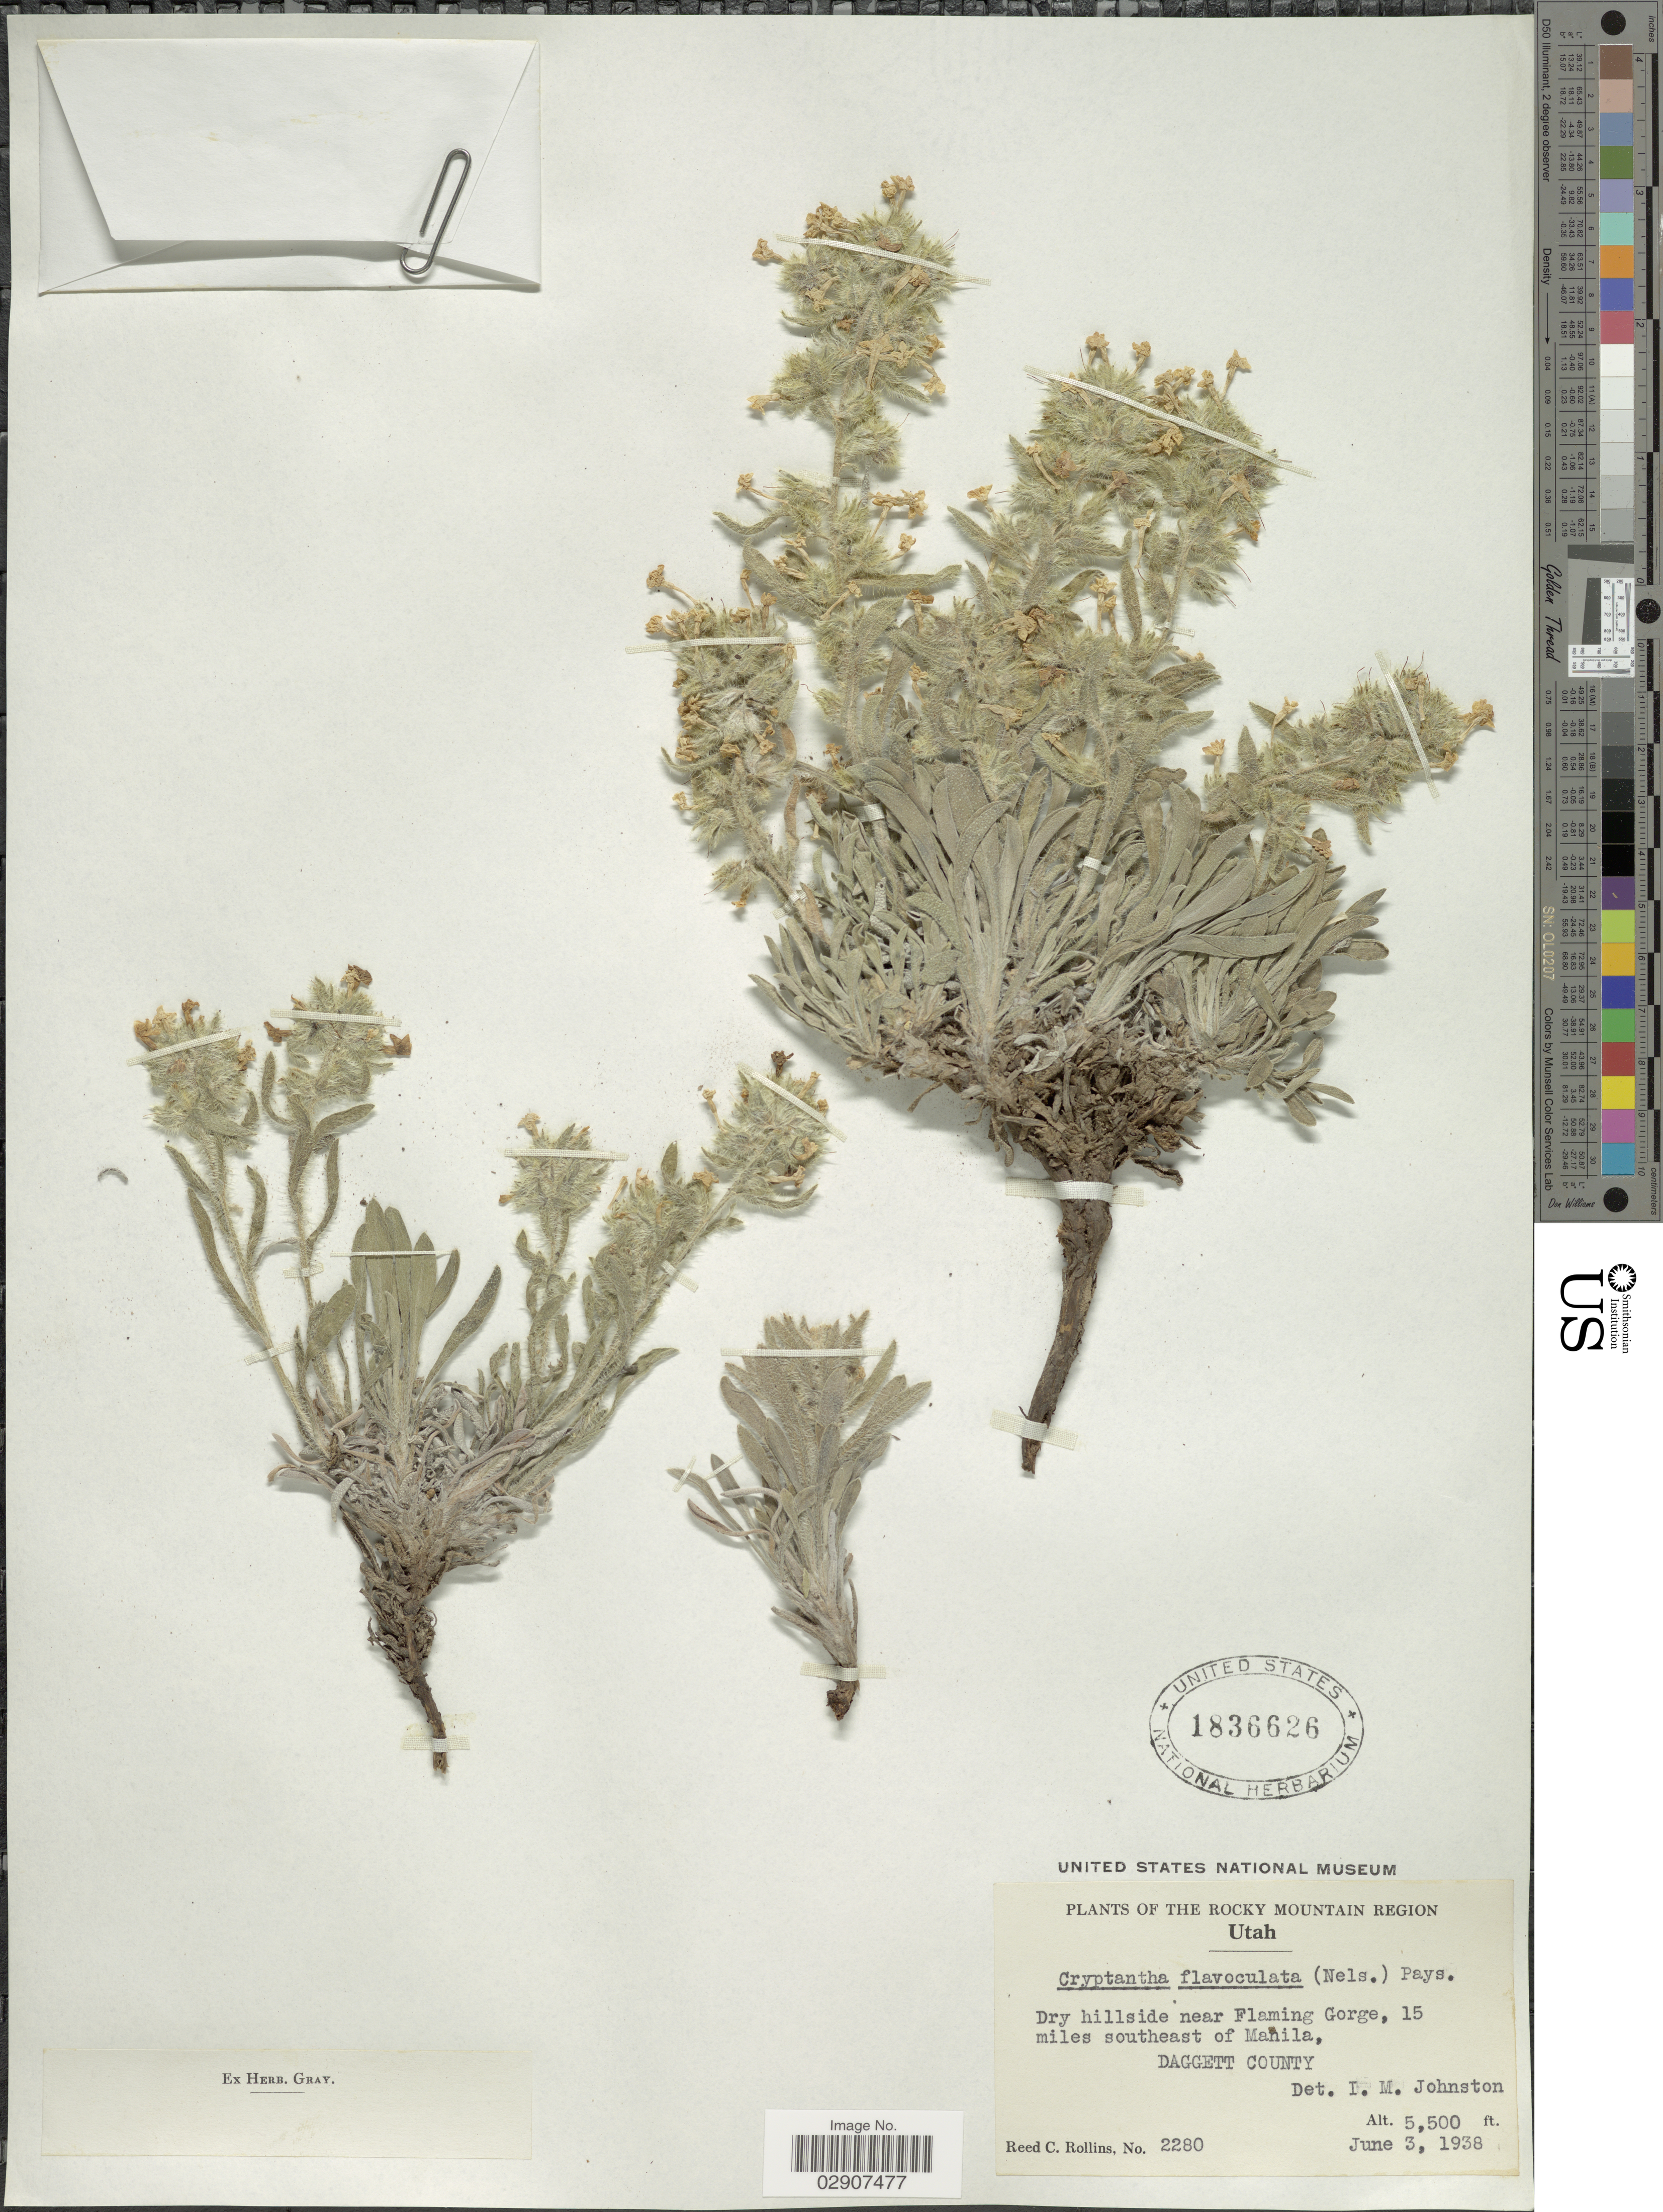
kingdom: Plantae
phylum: Tracheophyta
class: Magnoliopsida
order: Boraginales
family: Boraginaceae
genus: Cryptantha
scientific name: Cryptantha flavoculata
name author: (A. Nelson) Payson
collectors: R. C. Rollins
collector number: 2280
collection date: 1938-06-03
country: United States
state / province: Utah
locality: The Rocky Mountain Region, Dry hillside near Flaming Gorge, 15 miles southeast of Manila, Daggett County.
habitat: dry hillside near gorge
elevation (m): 1676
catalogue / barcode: US 1836626